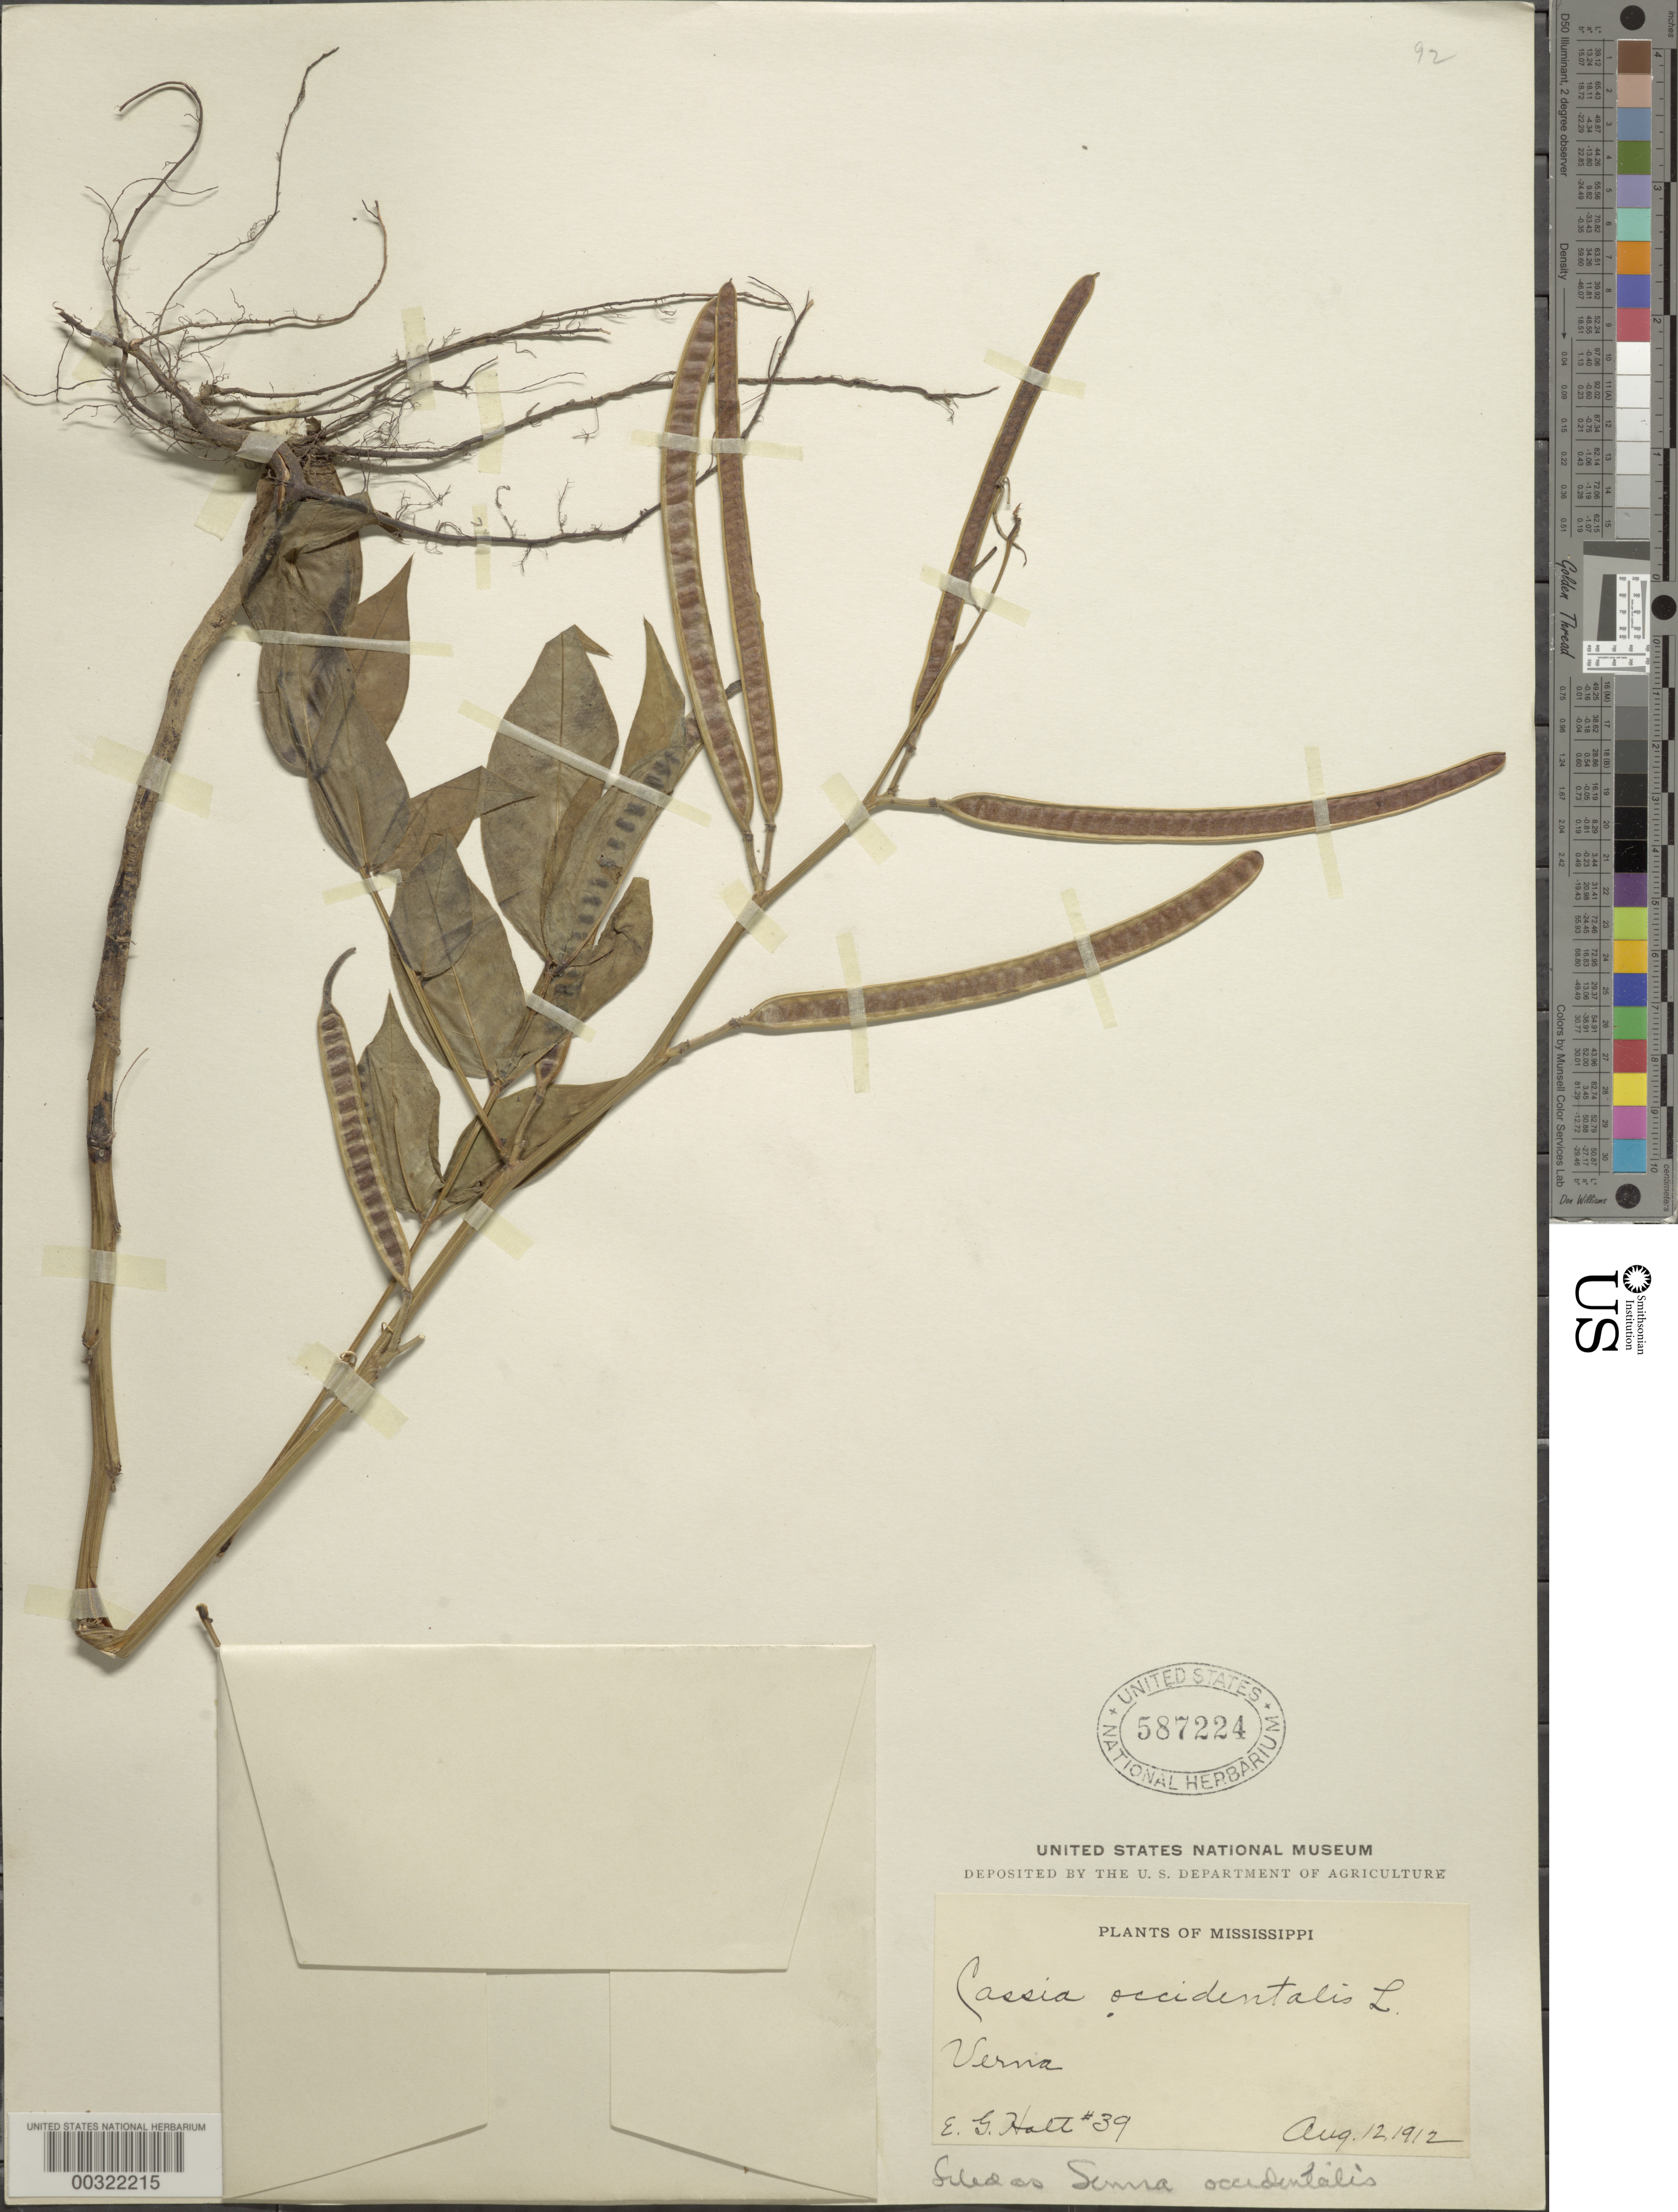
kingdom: Plantae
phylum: Tracheophyta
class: Magnoliopsida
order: Fabales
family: Fabaceae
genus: Senna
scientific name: Senna occidentalis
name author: (L.) Link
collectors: E. Holt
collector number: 39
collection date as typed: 12 Aug 1912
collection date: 1912-08-12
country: United States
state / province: Mississippi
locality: Verna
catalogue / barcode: US 587224